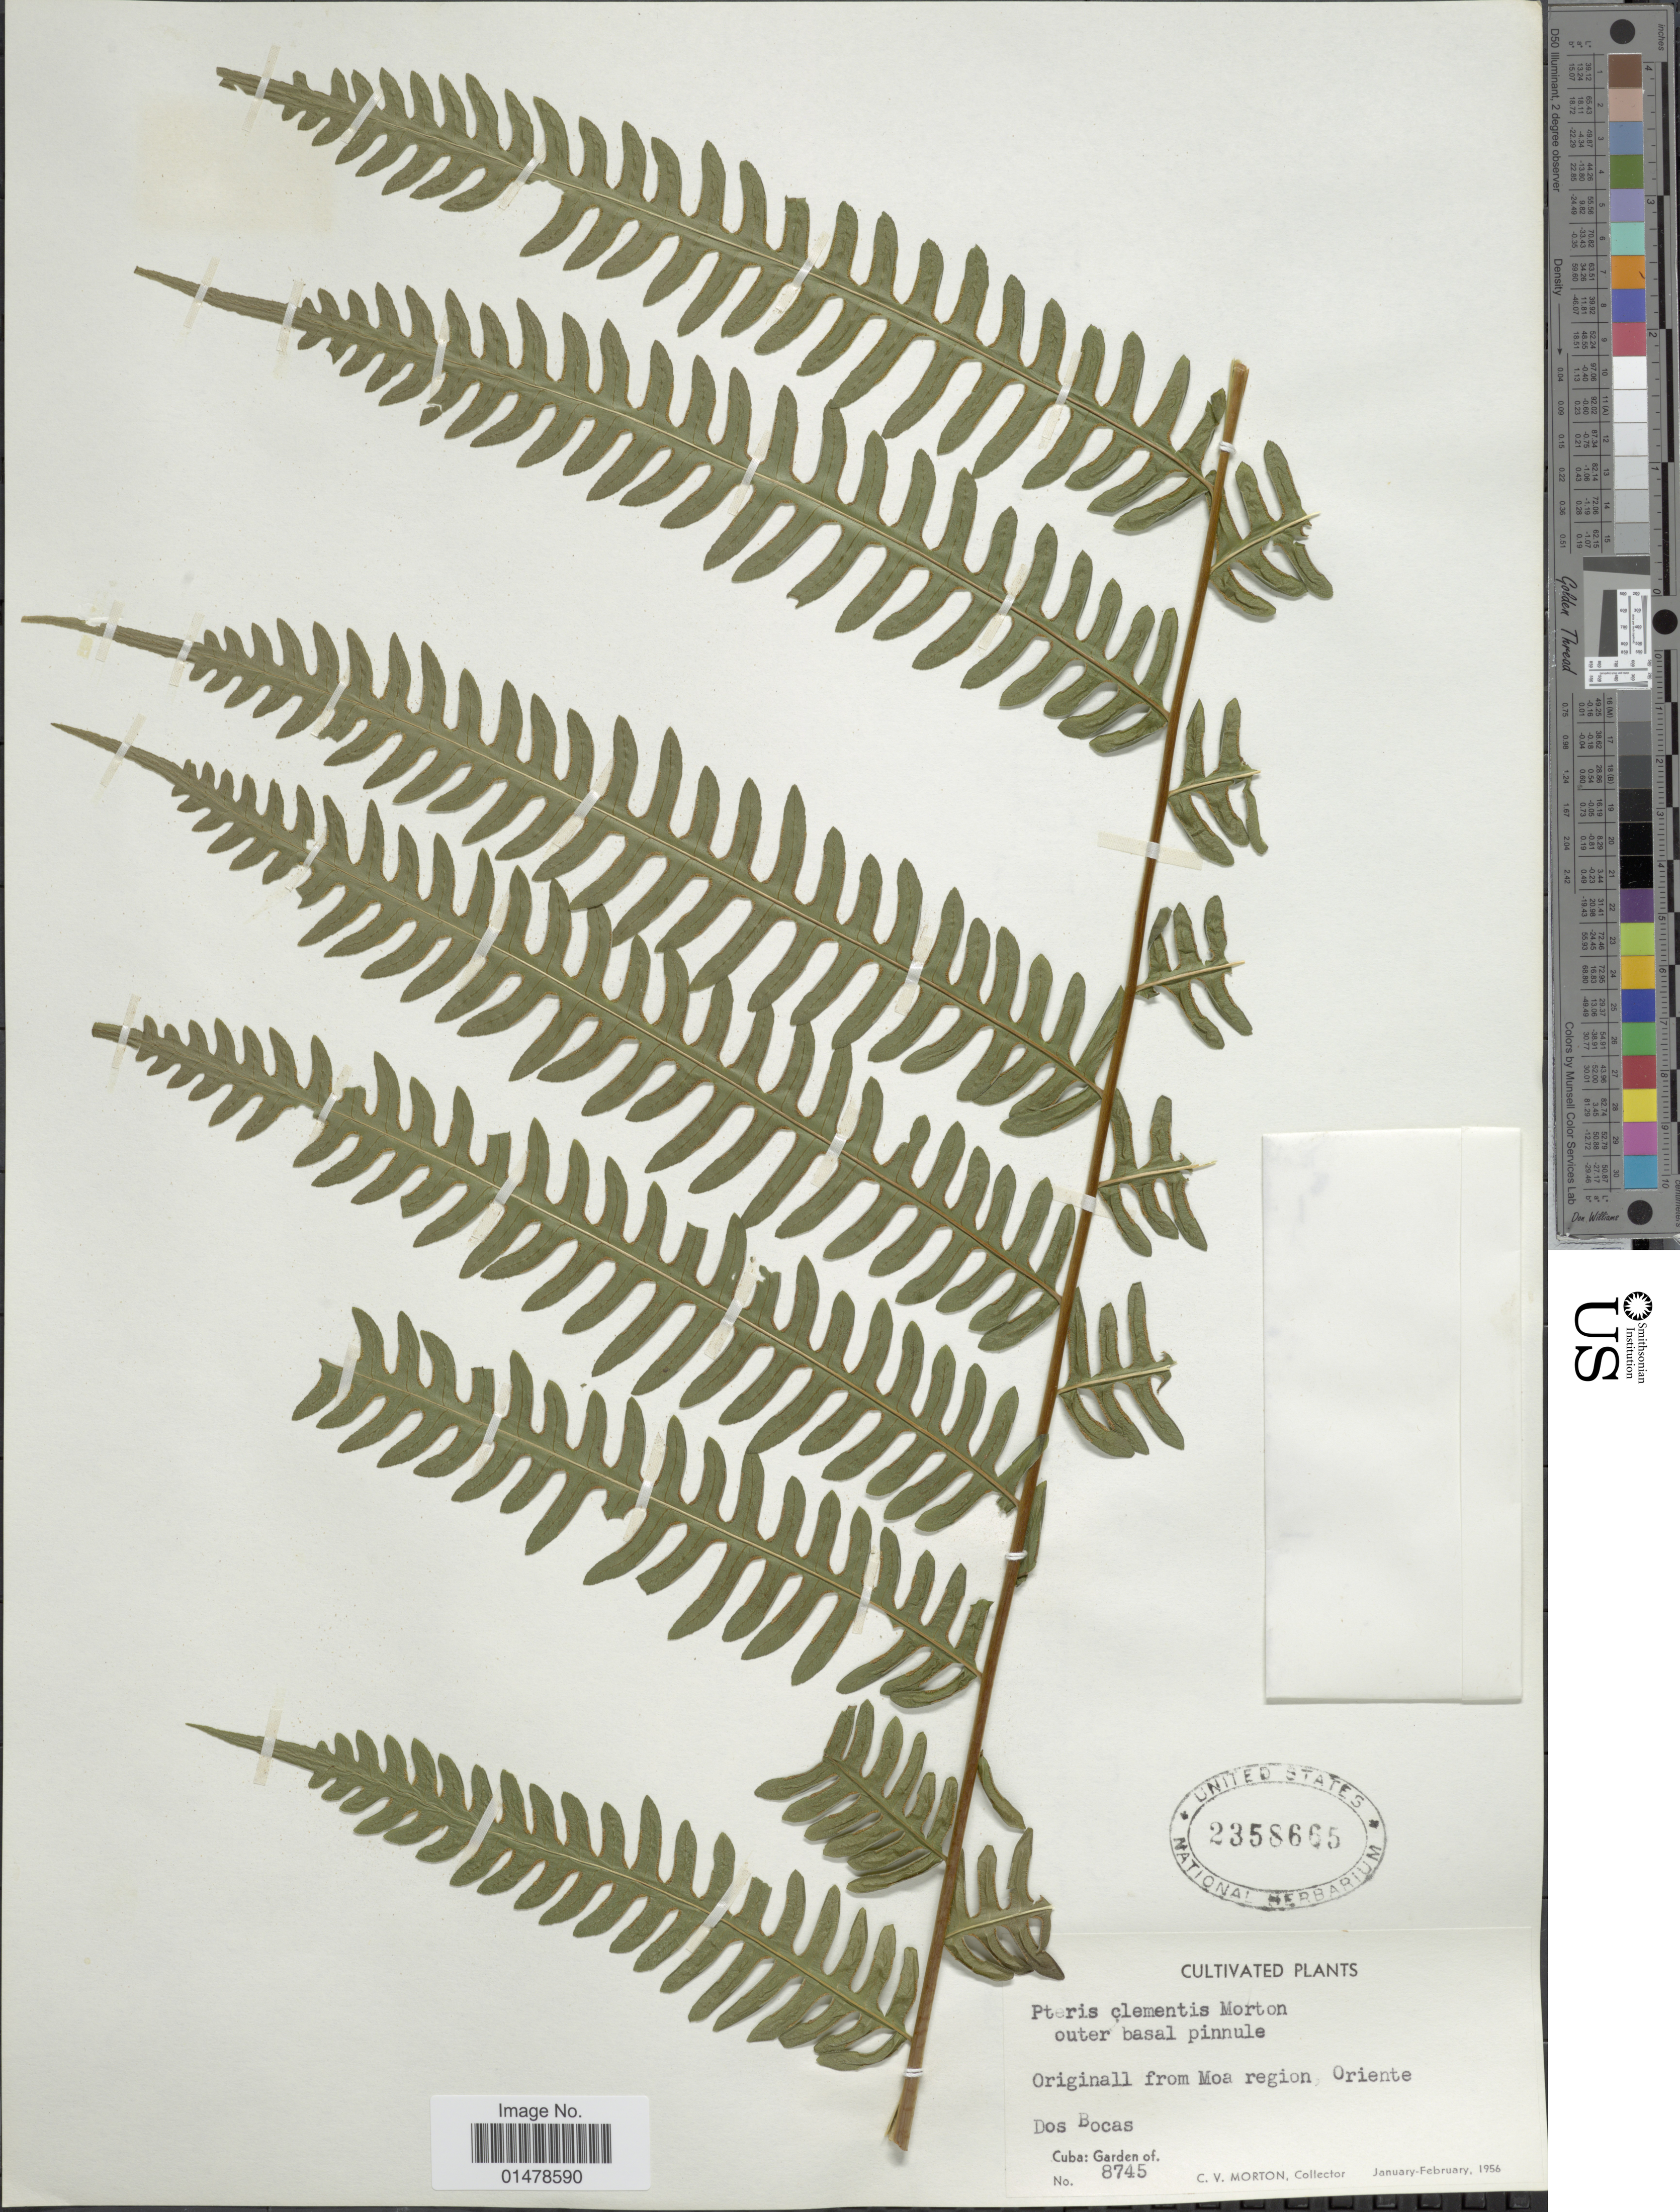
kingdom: Plantae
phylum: Tracheophyta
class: Polypodiopsida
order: Polypodiales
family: Pteridaceae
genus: Pteris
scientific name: Pteris clementis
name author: Morton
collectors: C. V. Morton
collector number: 8745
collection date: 1956-01/1956-02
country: Cuba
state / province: Oriente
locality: Originall from Moa region, Dos Bacos. Cuba: Garden of.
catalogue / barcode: US 2358665